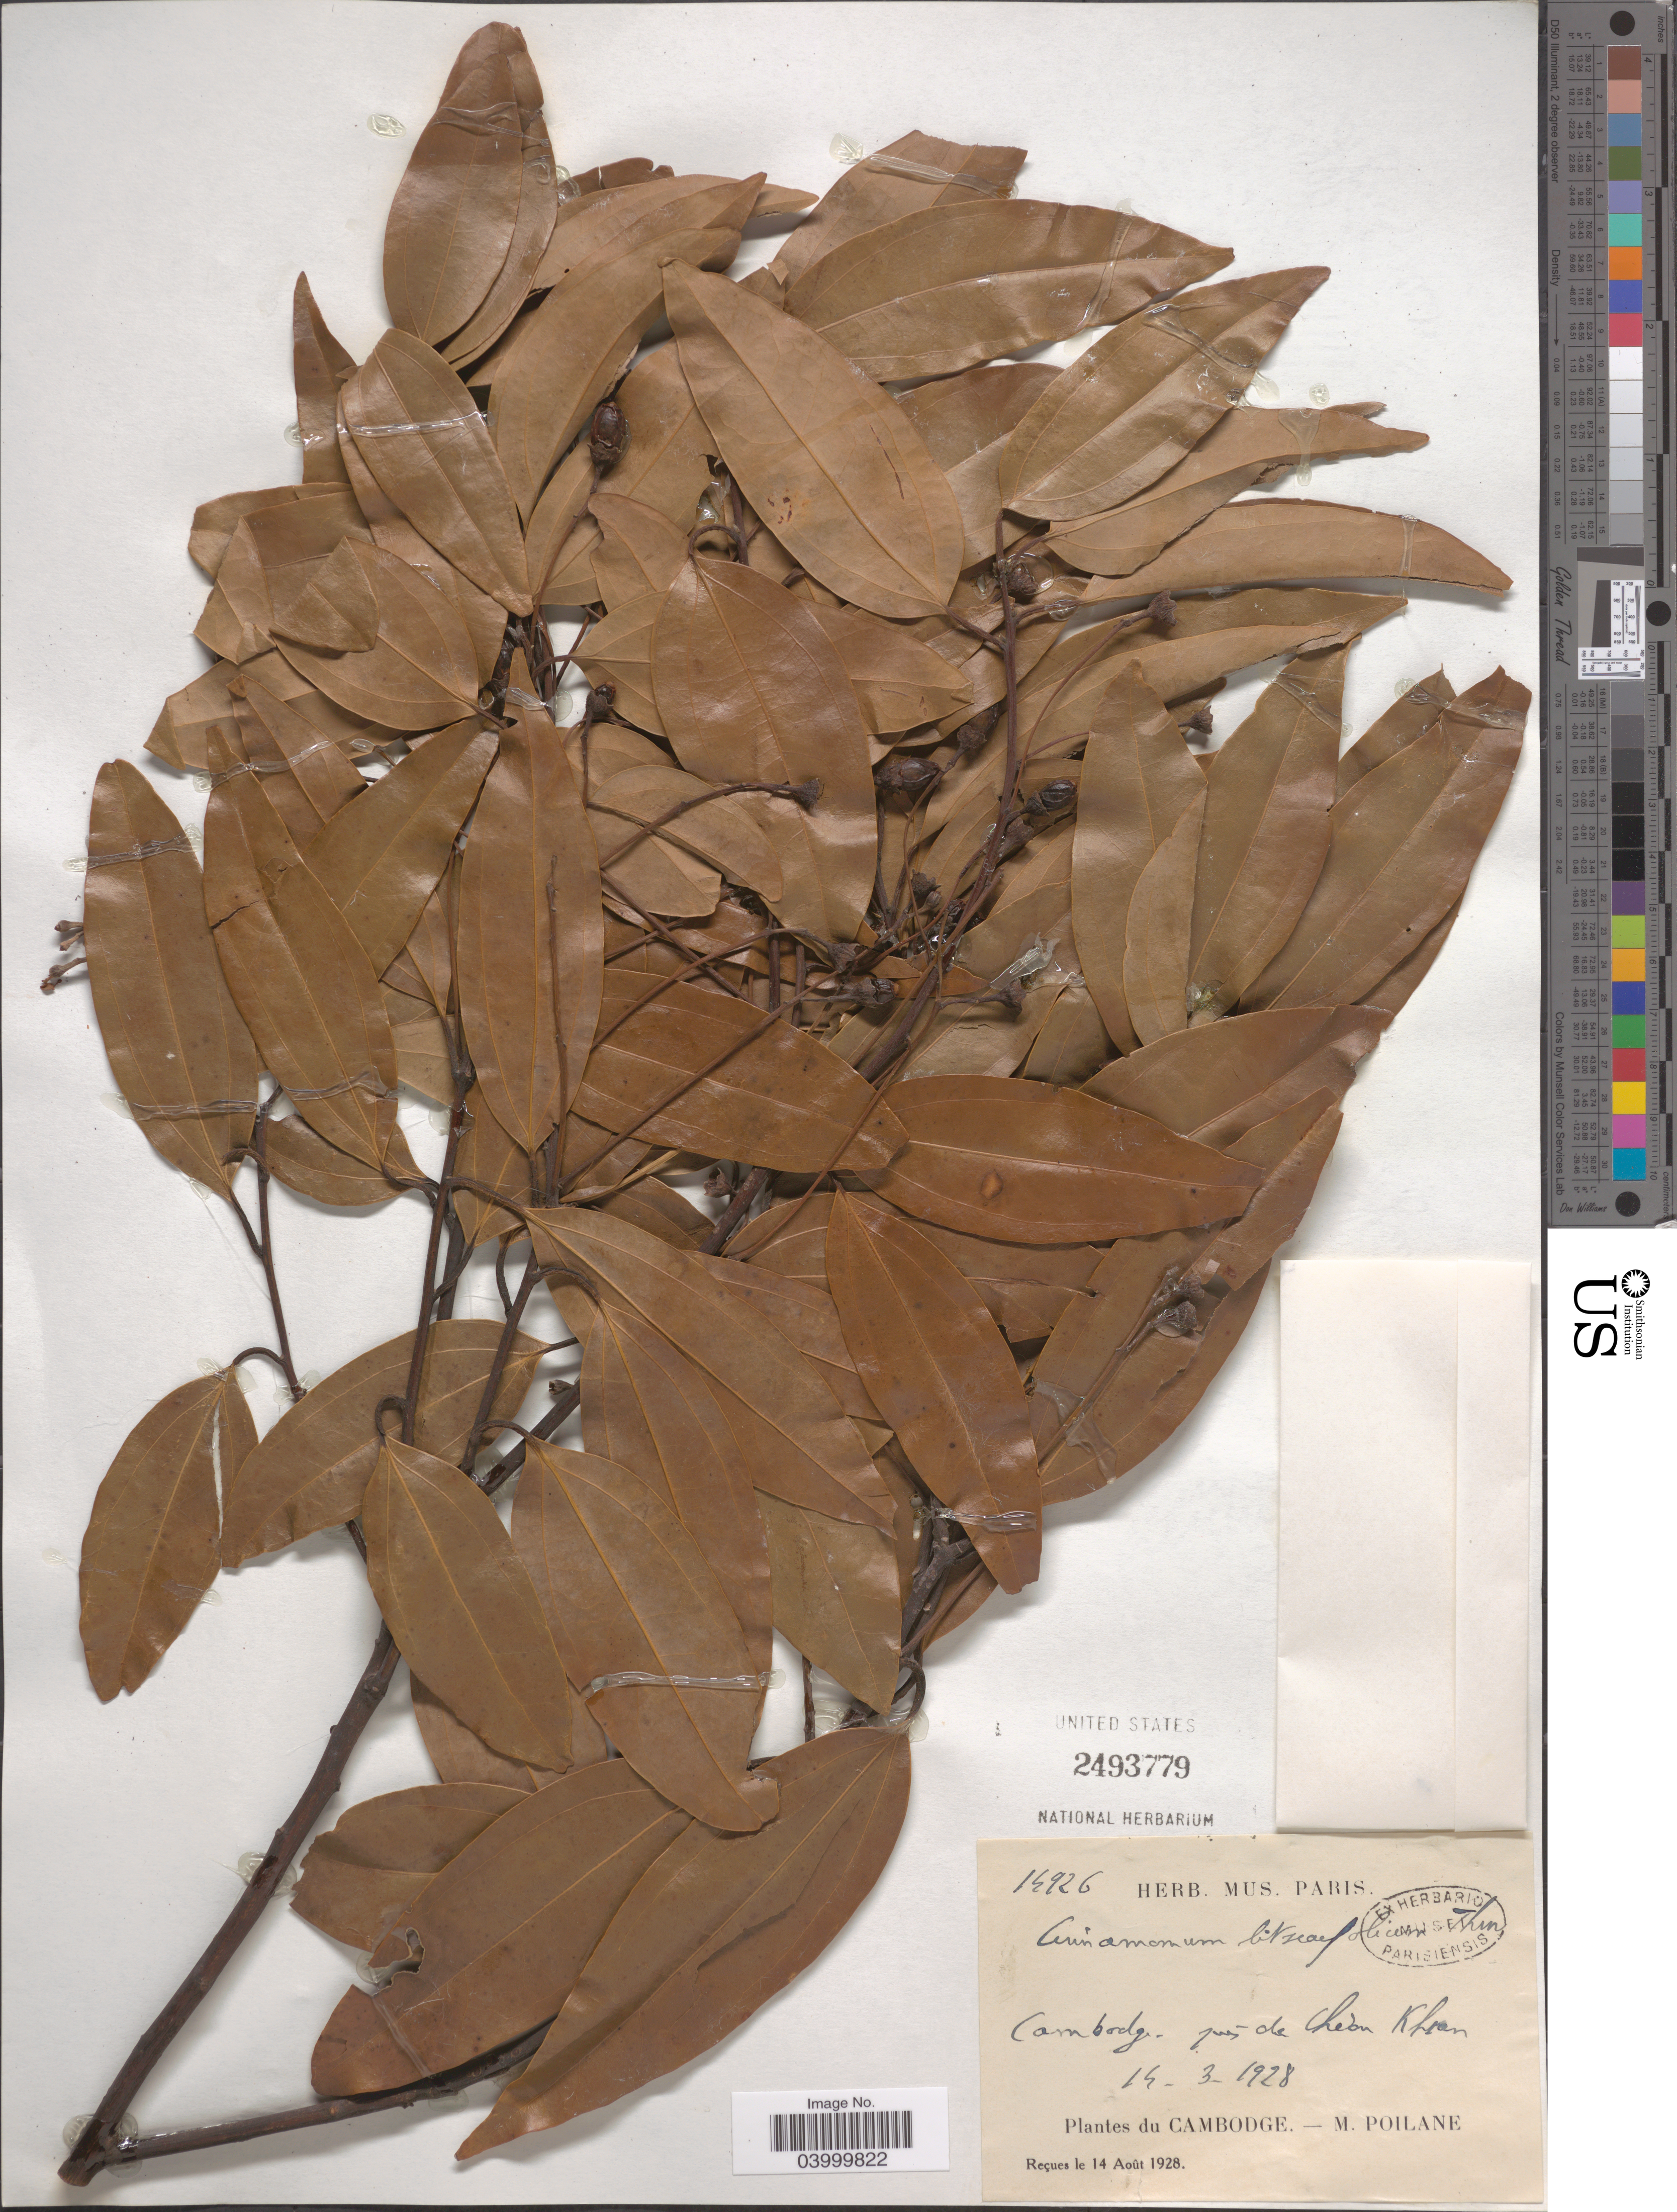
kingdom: Plantae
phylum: Tracheophyta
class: Magnoliopsida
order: Laurales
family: Lauraceae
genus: Cinnamomum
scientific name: Cinnamomum litsaeifolium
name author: Thwaites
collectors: M. Poilane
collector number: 14926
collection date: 1928-03-14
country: Cambodia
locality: Prés de Cheon Khan. [interpreted]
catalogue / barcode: US 2493779